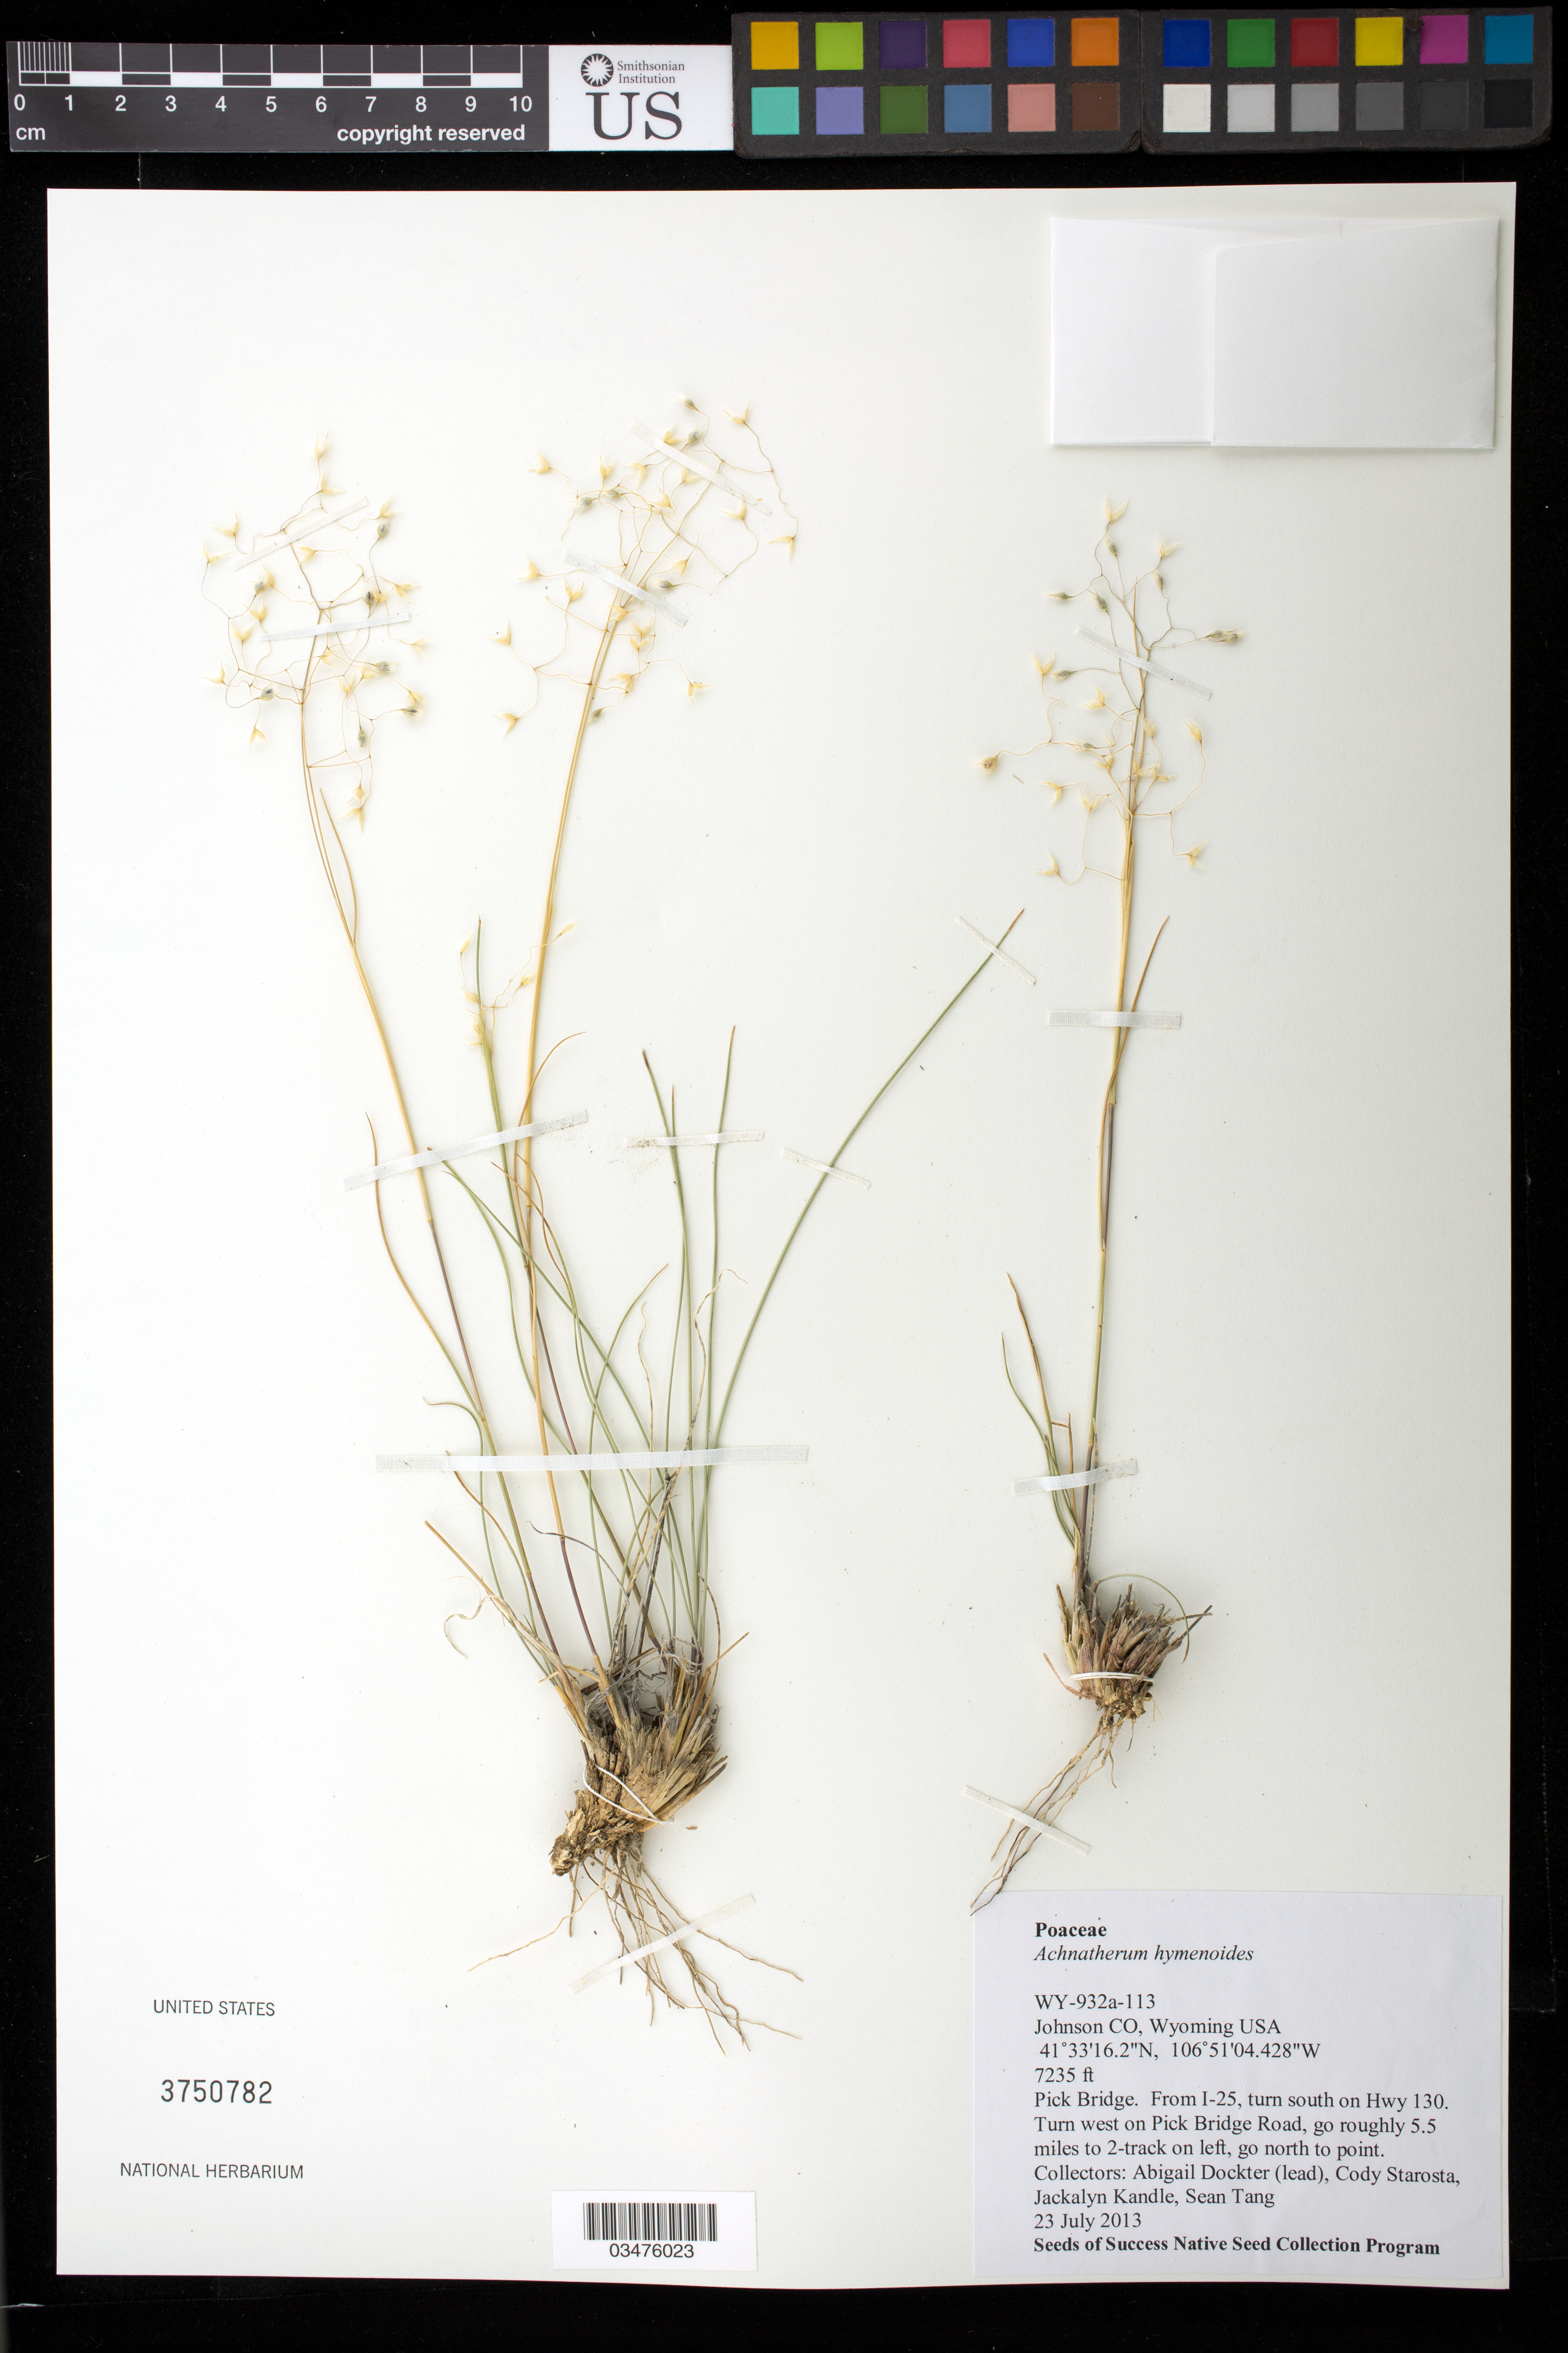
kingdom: Plantae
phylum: Tracheophyta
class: Liliopsida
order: Poales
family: Poaceae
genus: Eriocoma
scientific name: Eriocoma hymenoides x E. thurberiana (Piper) Romasch.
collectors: A. Dockter, C. Starosta, J. Kandle & S. Tang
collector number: WY932A-113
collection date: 2013-07-23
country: United States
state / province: Wyoming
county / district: Johnson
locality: Pick Bridge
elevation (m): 2205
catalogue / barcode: US 3750782